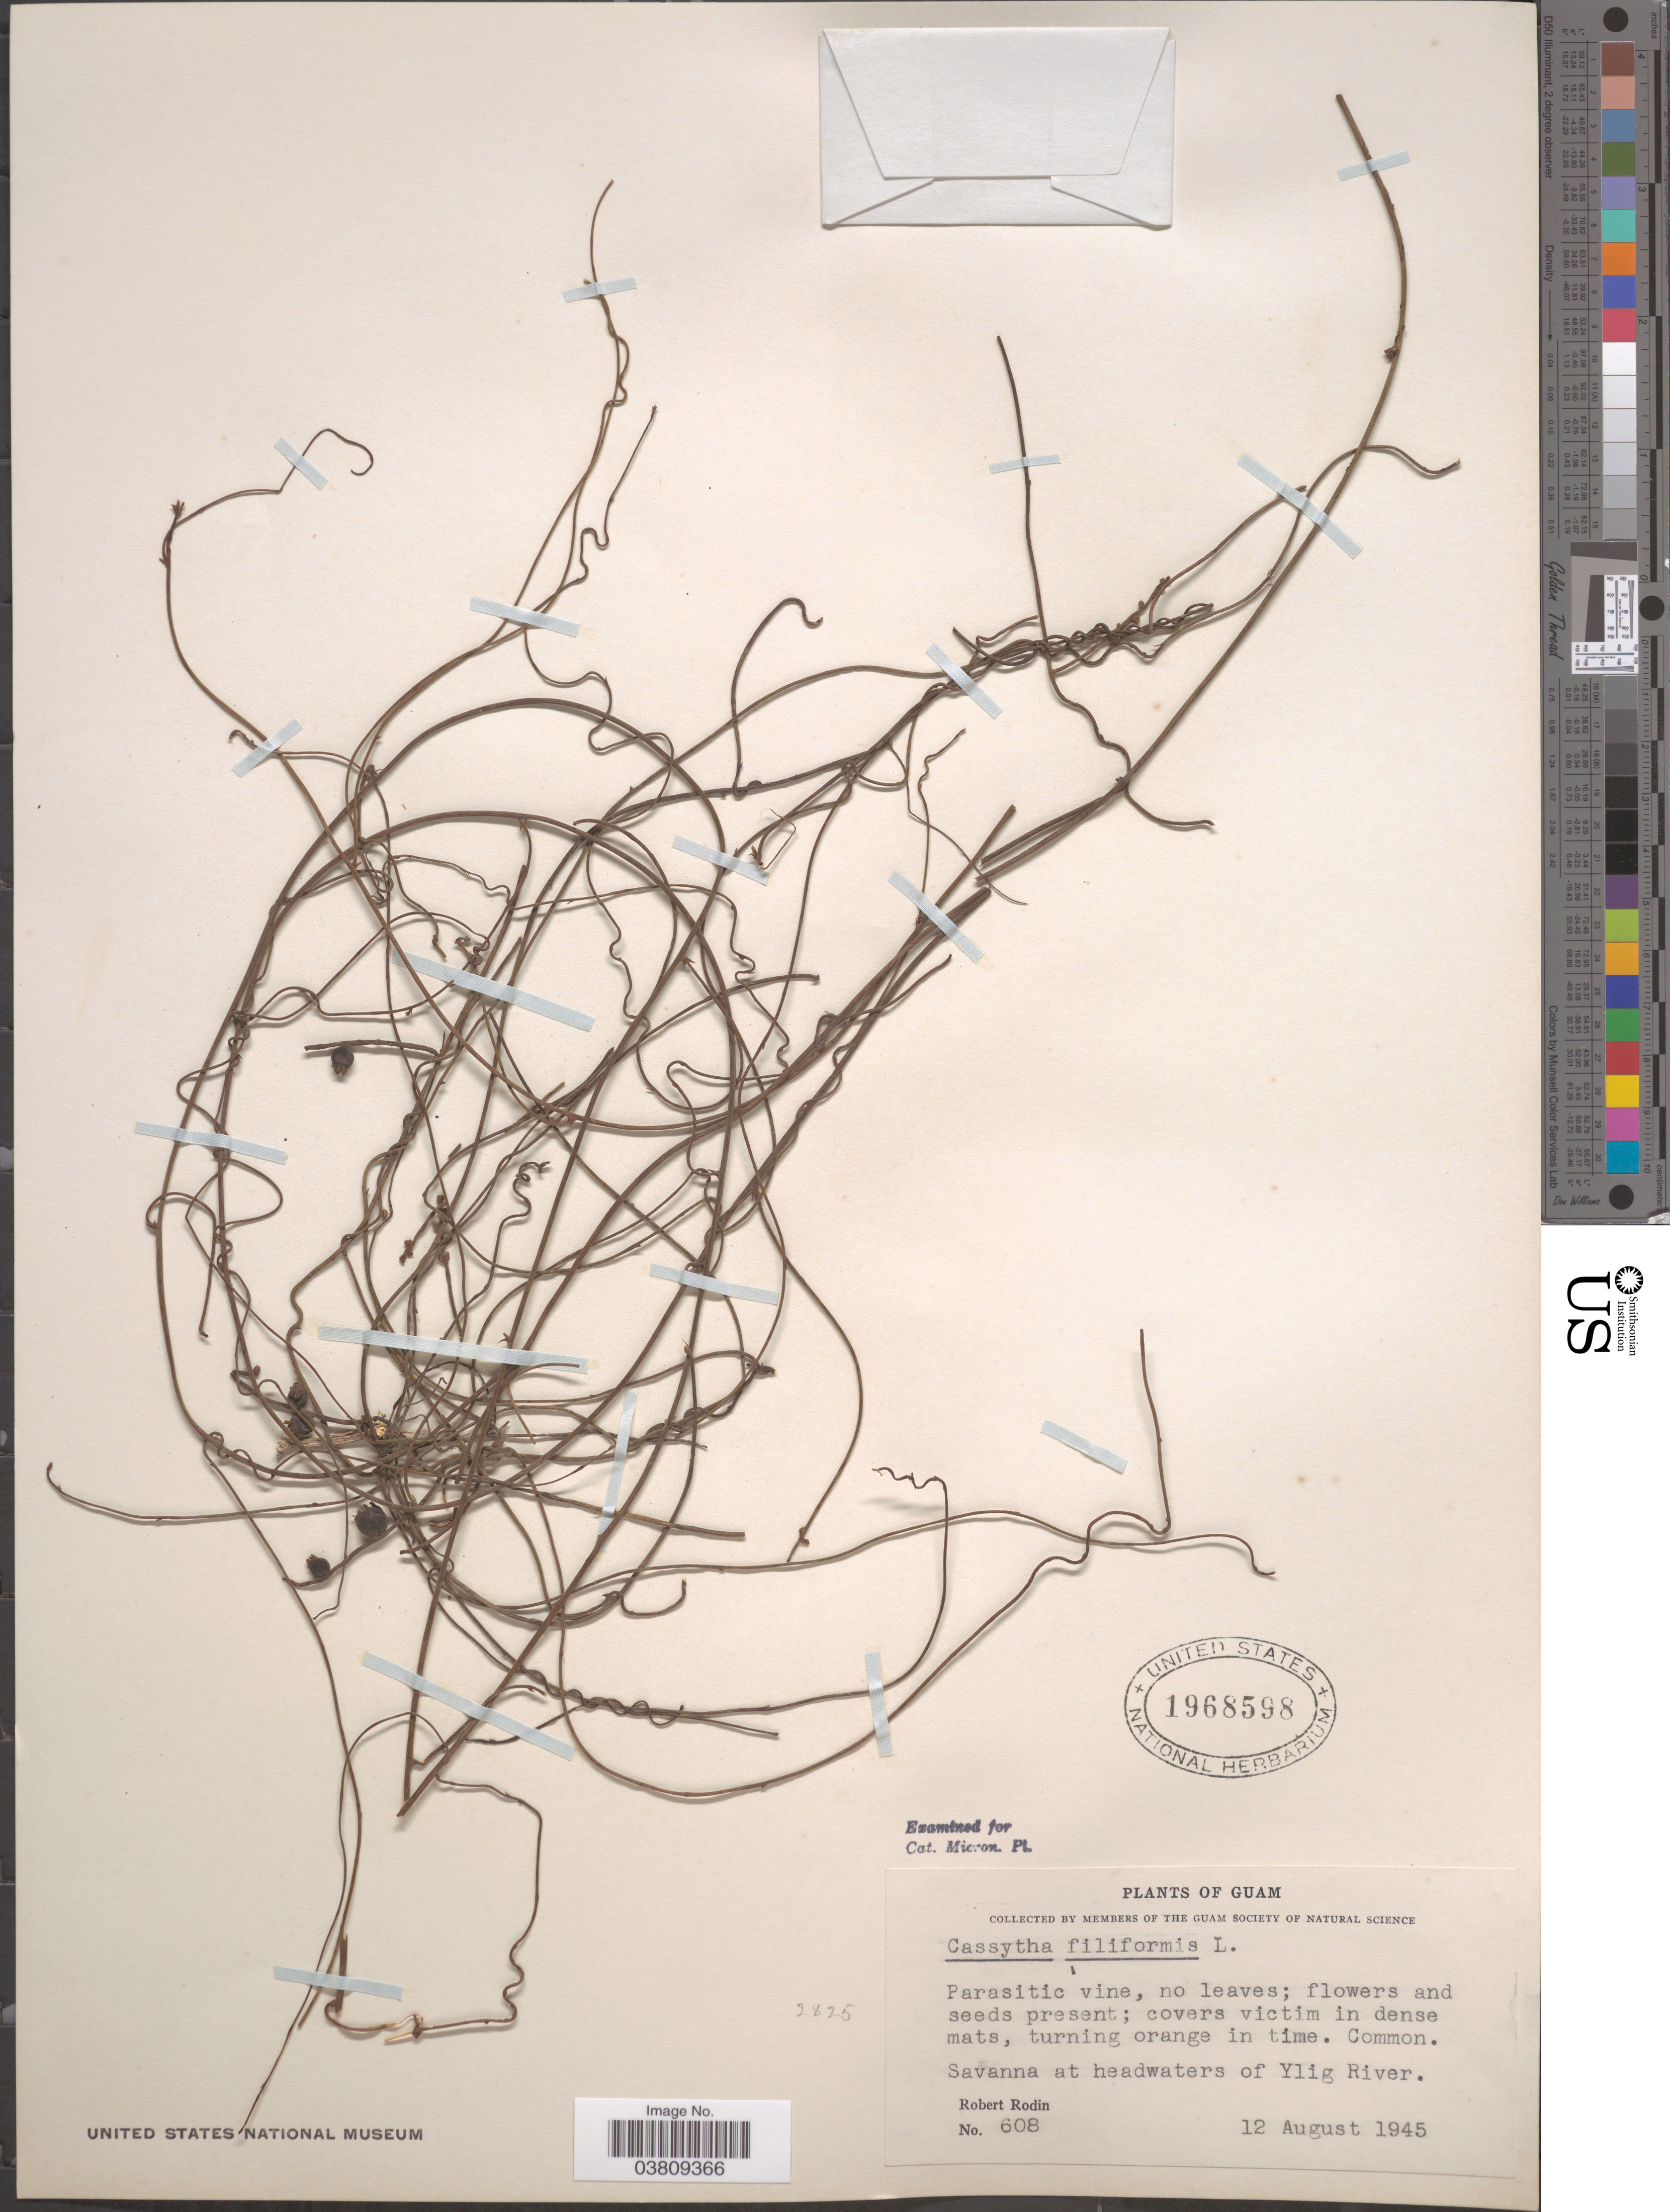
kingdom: Plantae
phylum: Tracheophyta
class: Magnoliopsida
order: Laurales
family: Lauraceae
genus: Cassytha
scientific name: Cassytha filiformis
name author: L.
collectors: R. Rodin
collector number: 608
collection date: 1945-08-12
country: Guam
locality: Savanna at headwaters of Ylig River.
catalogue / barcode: US 1968598